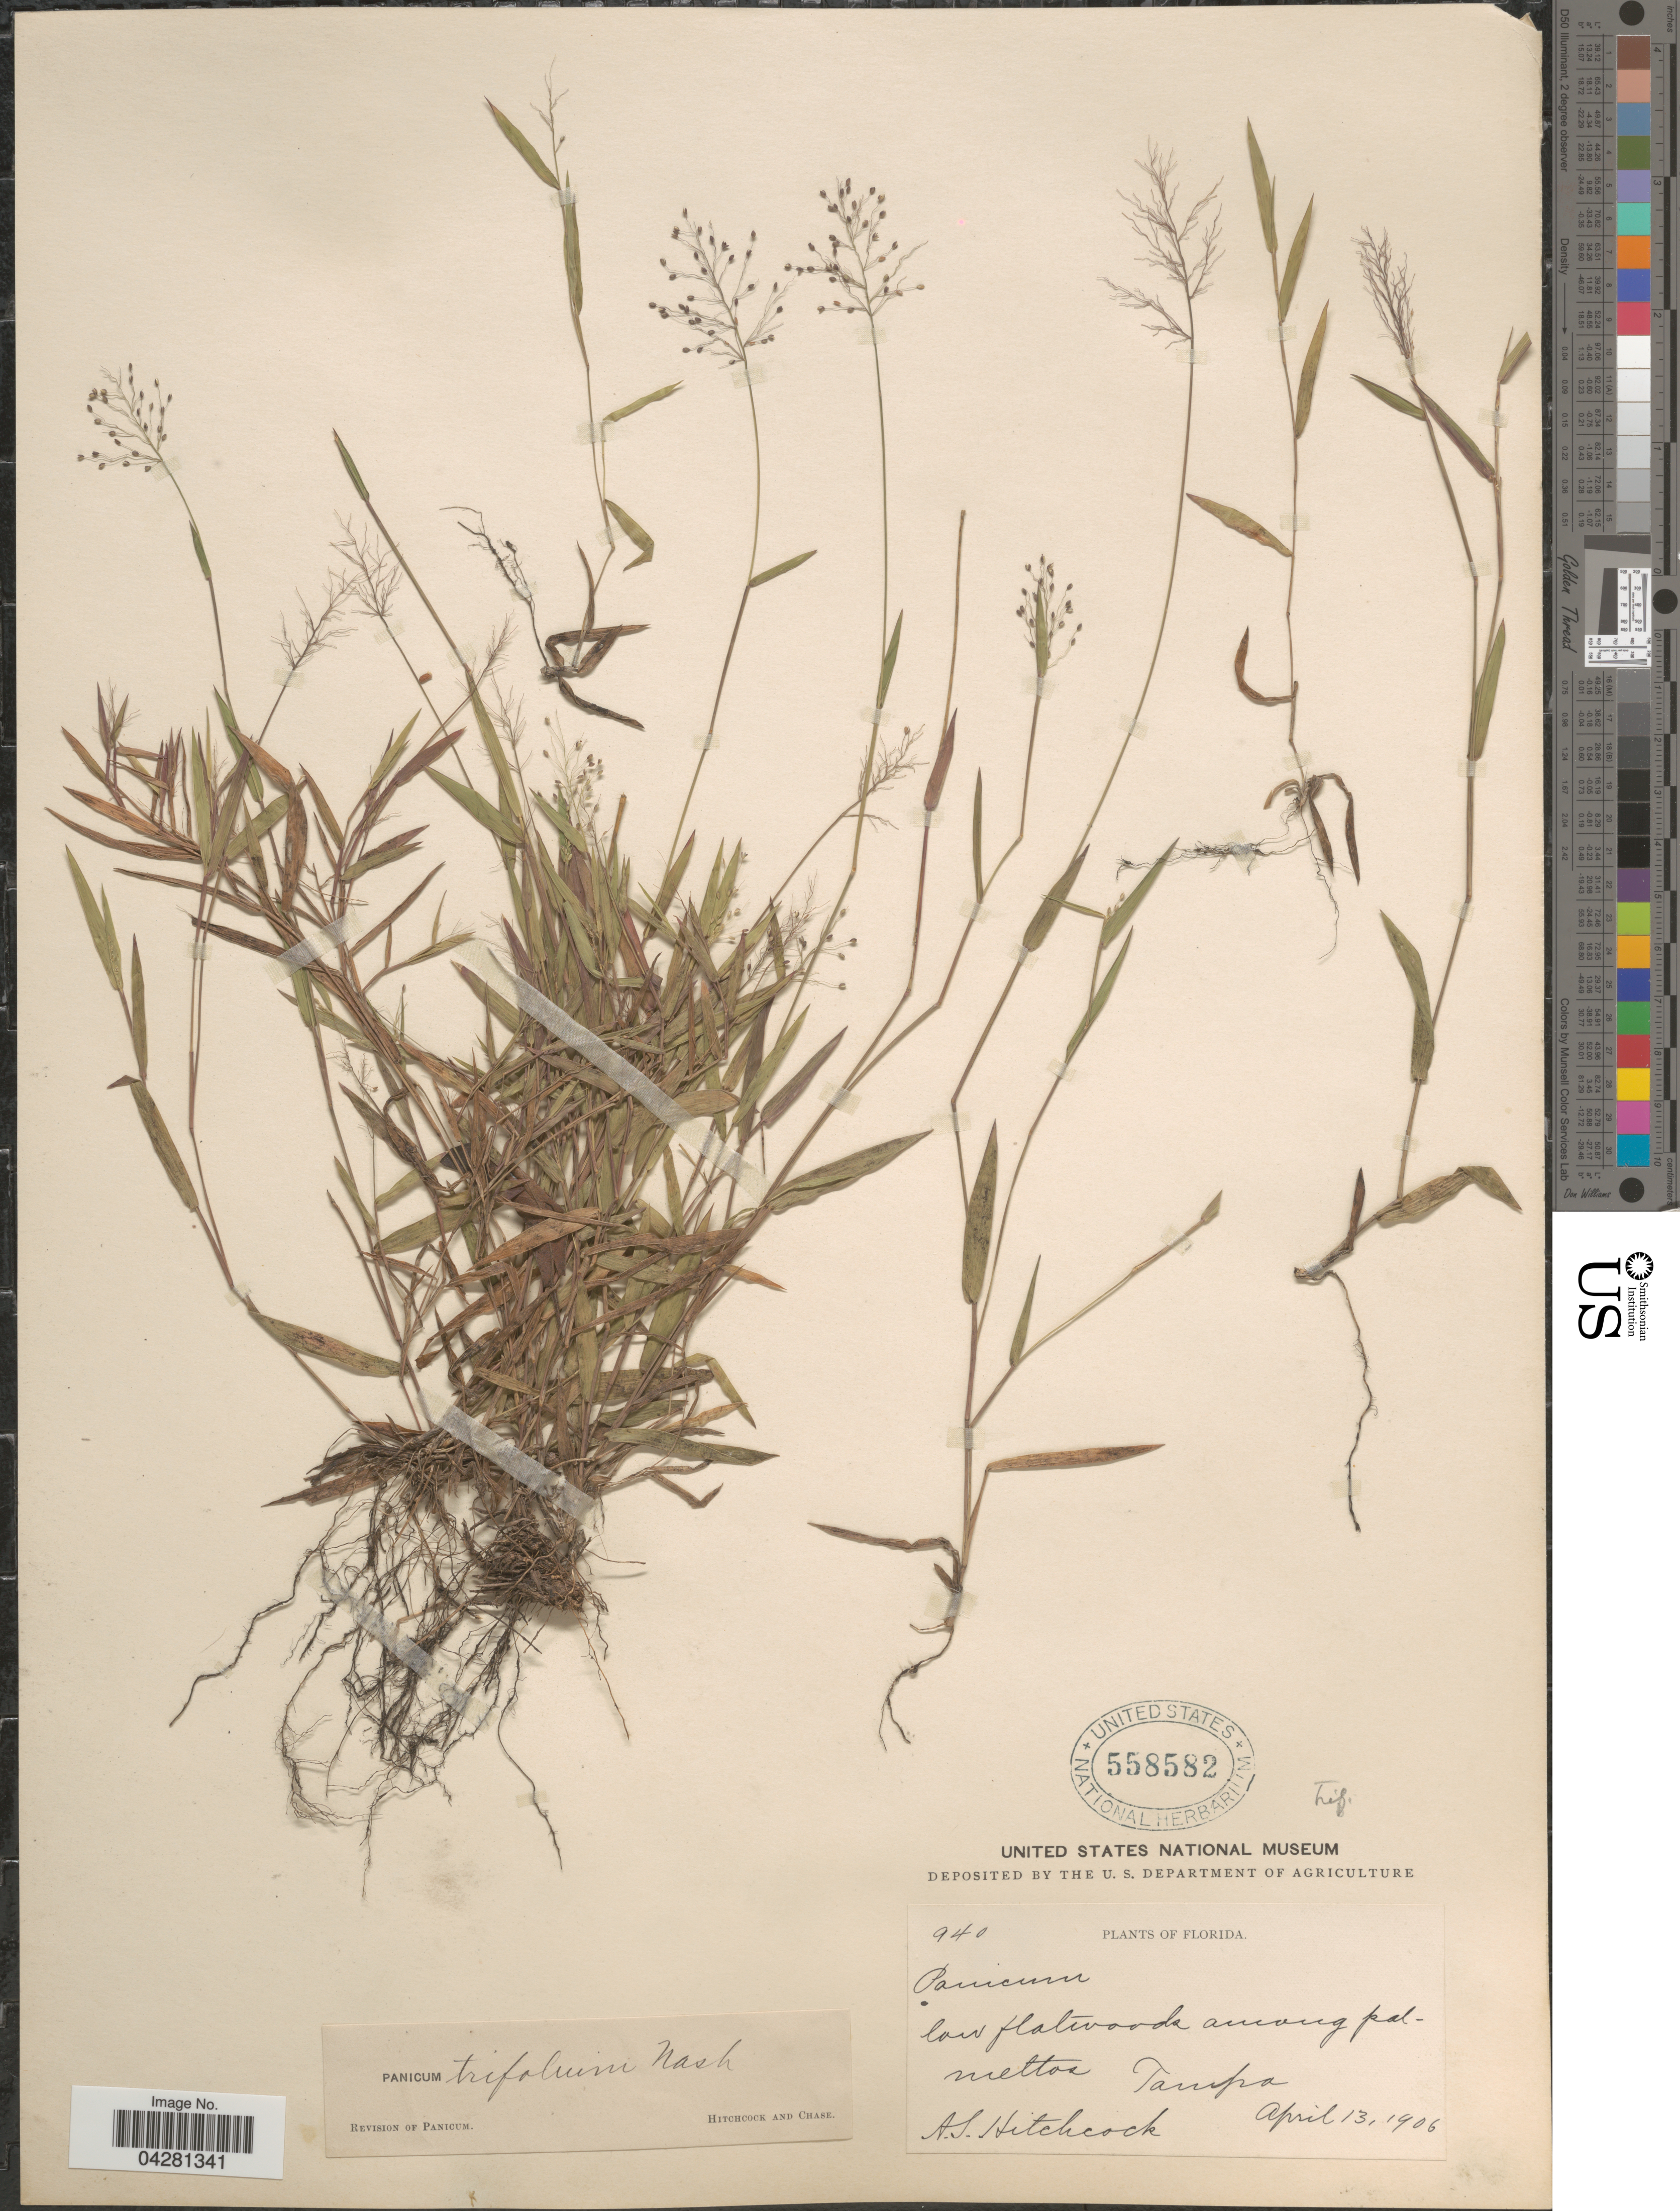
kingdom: Plantae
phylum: Tracheophyta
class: Liliopsida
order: Poales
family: Poaceae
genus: Dichanthelium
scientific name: Dichanthelium dichotomum var. unciphyllum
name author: (Trin.) Davidse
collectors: A. S. Hitchcock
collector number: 940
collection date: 1906-04-13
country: United States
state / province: Florida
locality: Tampa.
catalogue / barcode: US 558582